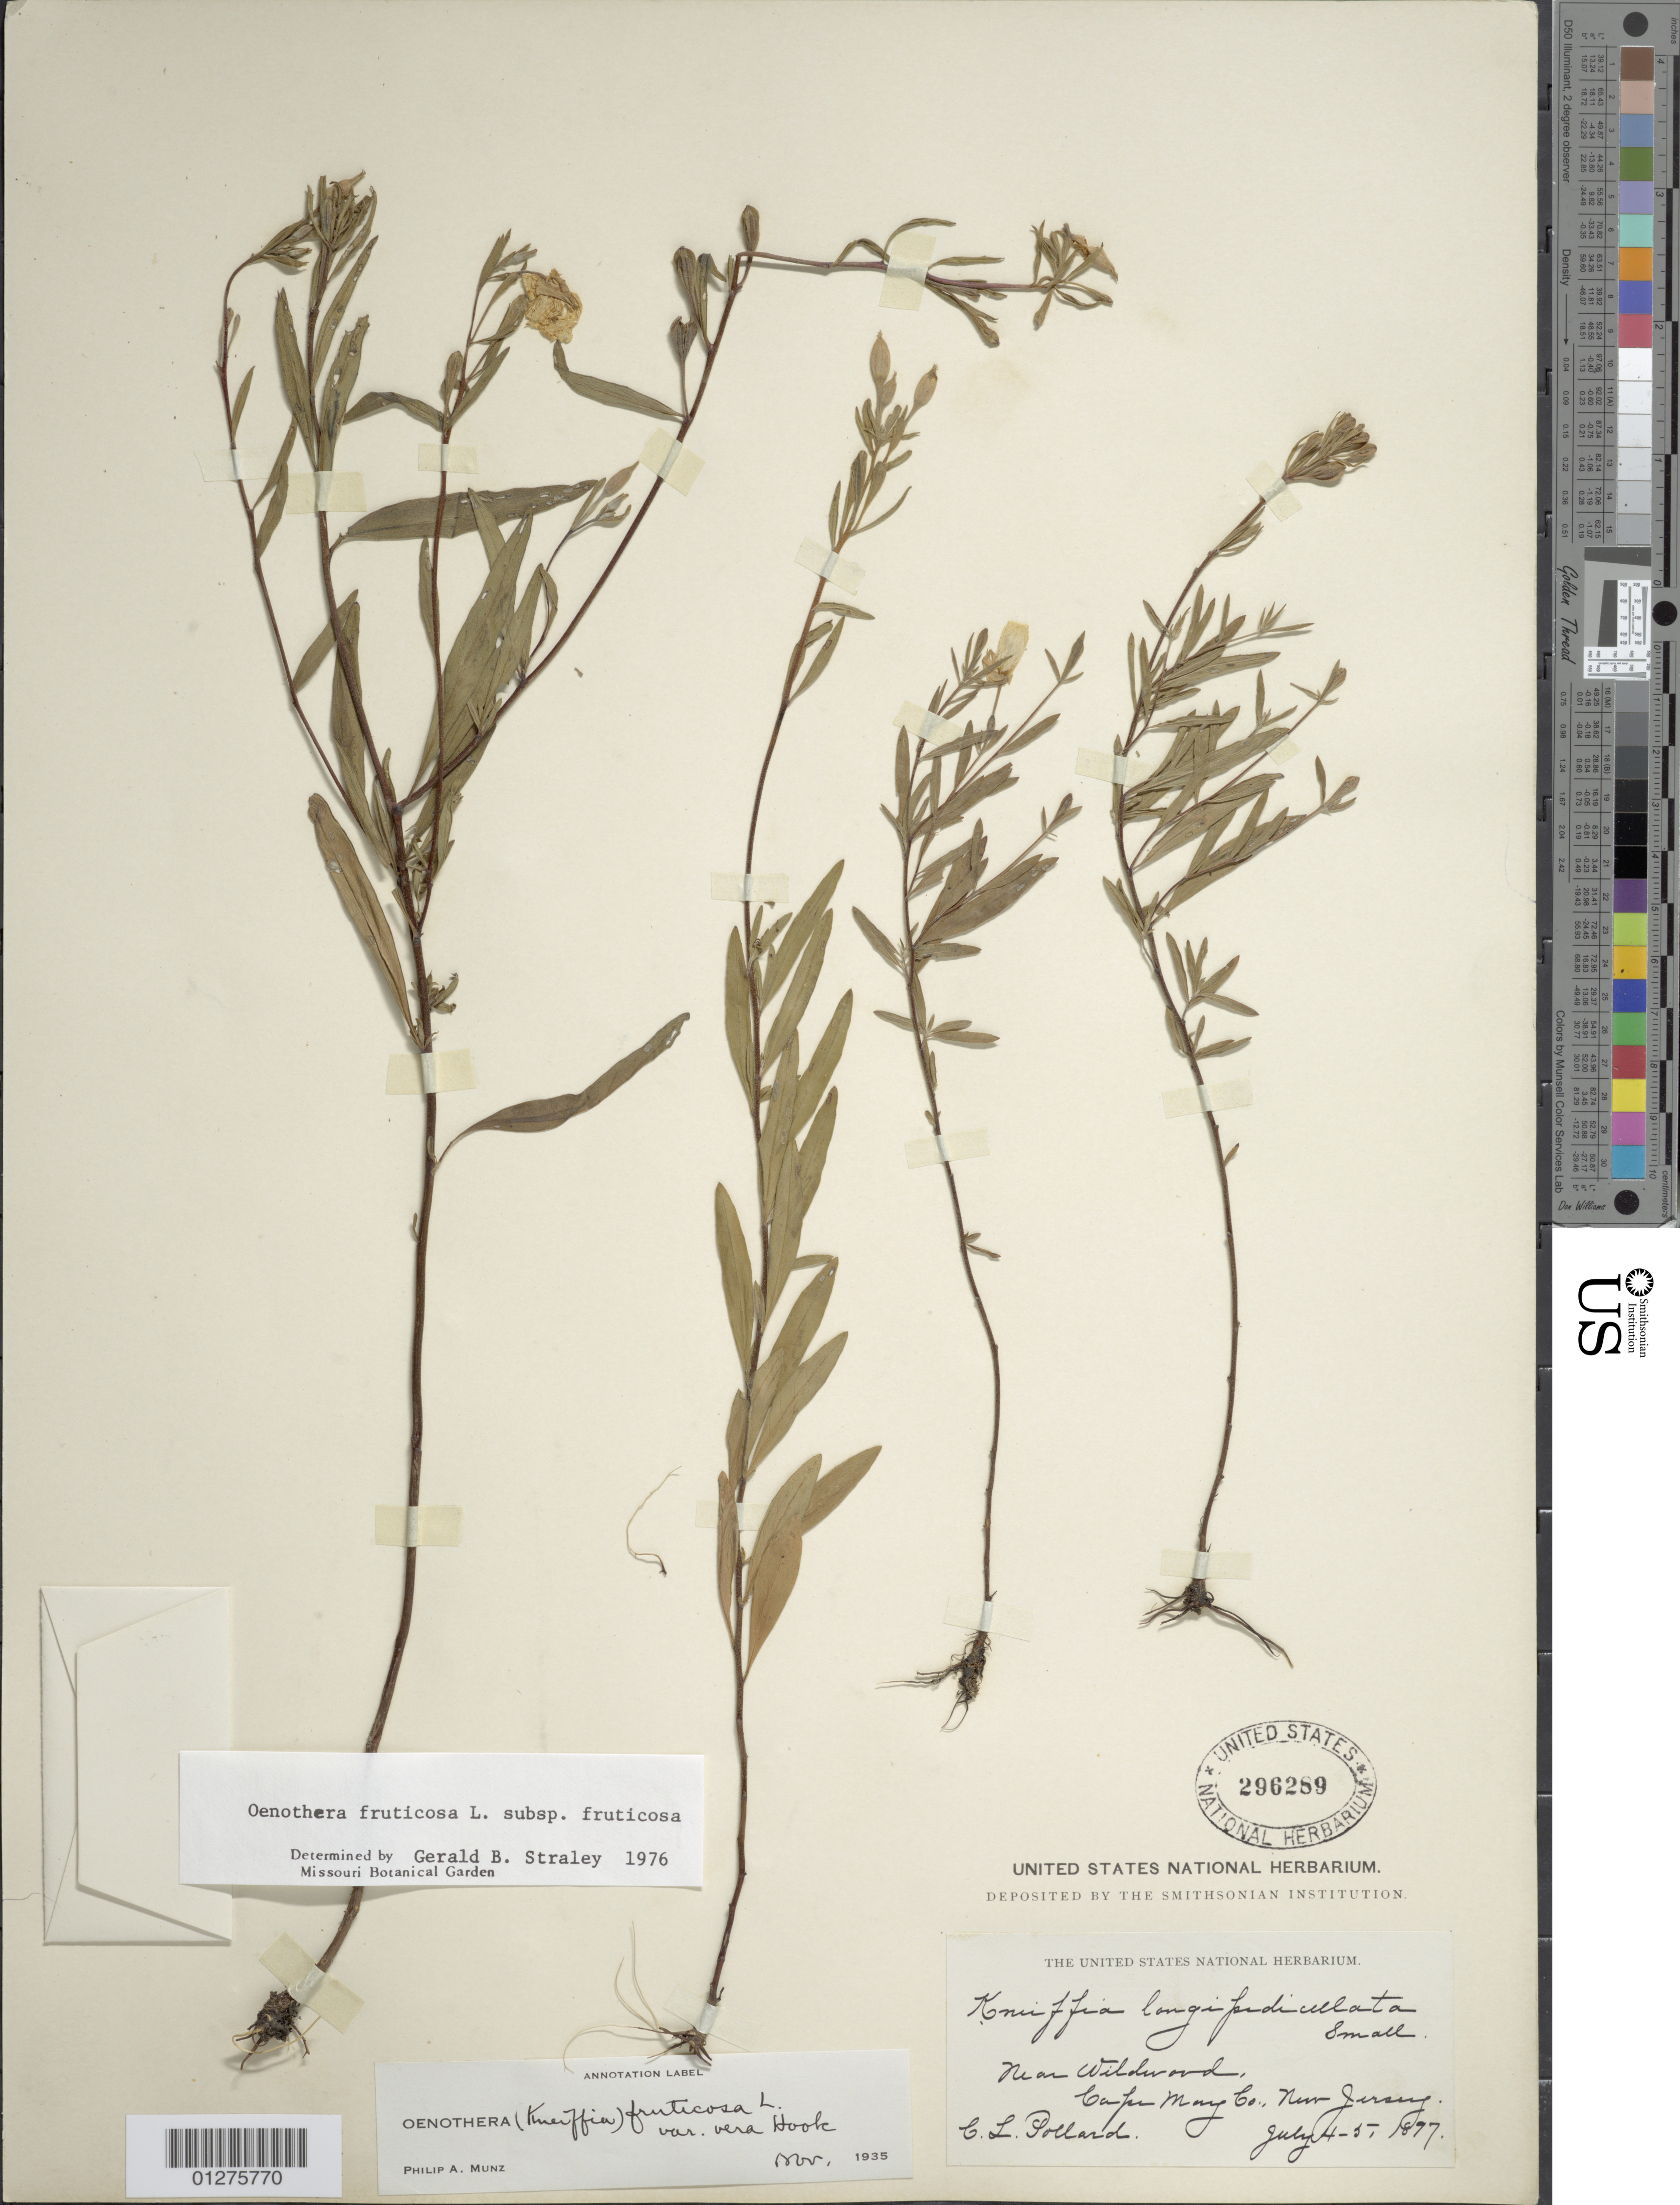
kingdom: Plantae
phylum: Tracheophyta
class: Magnoliopsida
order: Myrtales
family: Onagraceae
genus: Oenothera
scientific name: Oenothera fruticosa subsp. fruticosa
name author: L.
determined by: Straley, G. B.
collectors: C. L. Pollard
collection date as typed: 04 Jul 1897 to 05 Jul 1897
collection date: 1897-07-04/1897-07-05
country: United States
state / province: New Jersey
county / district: Cape May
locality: Near wildwood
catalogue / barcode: US 296289